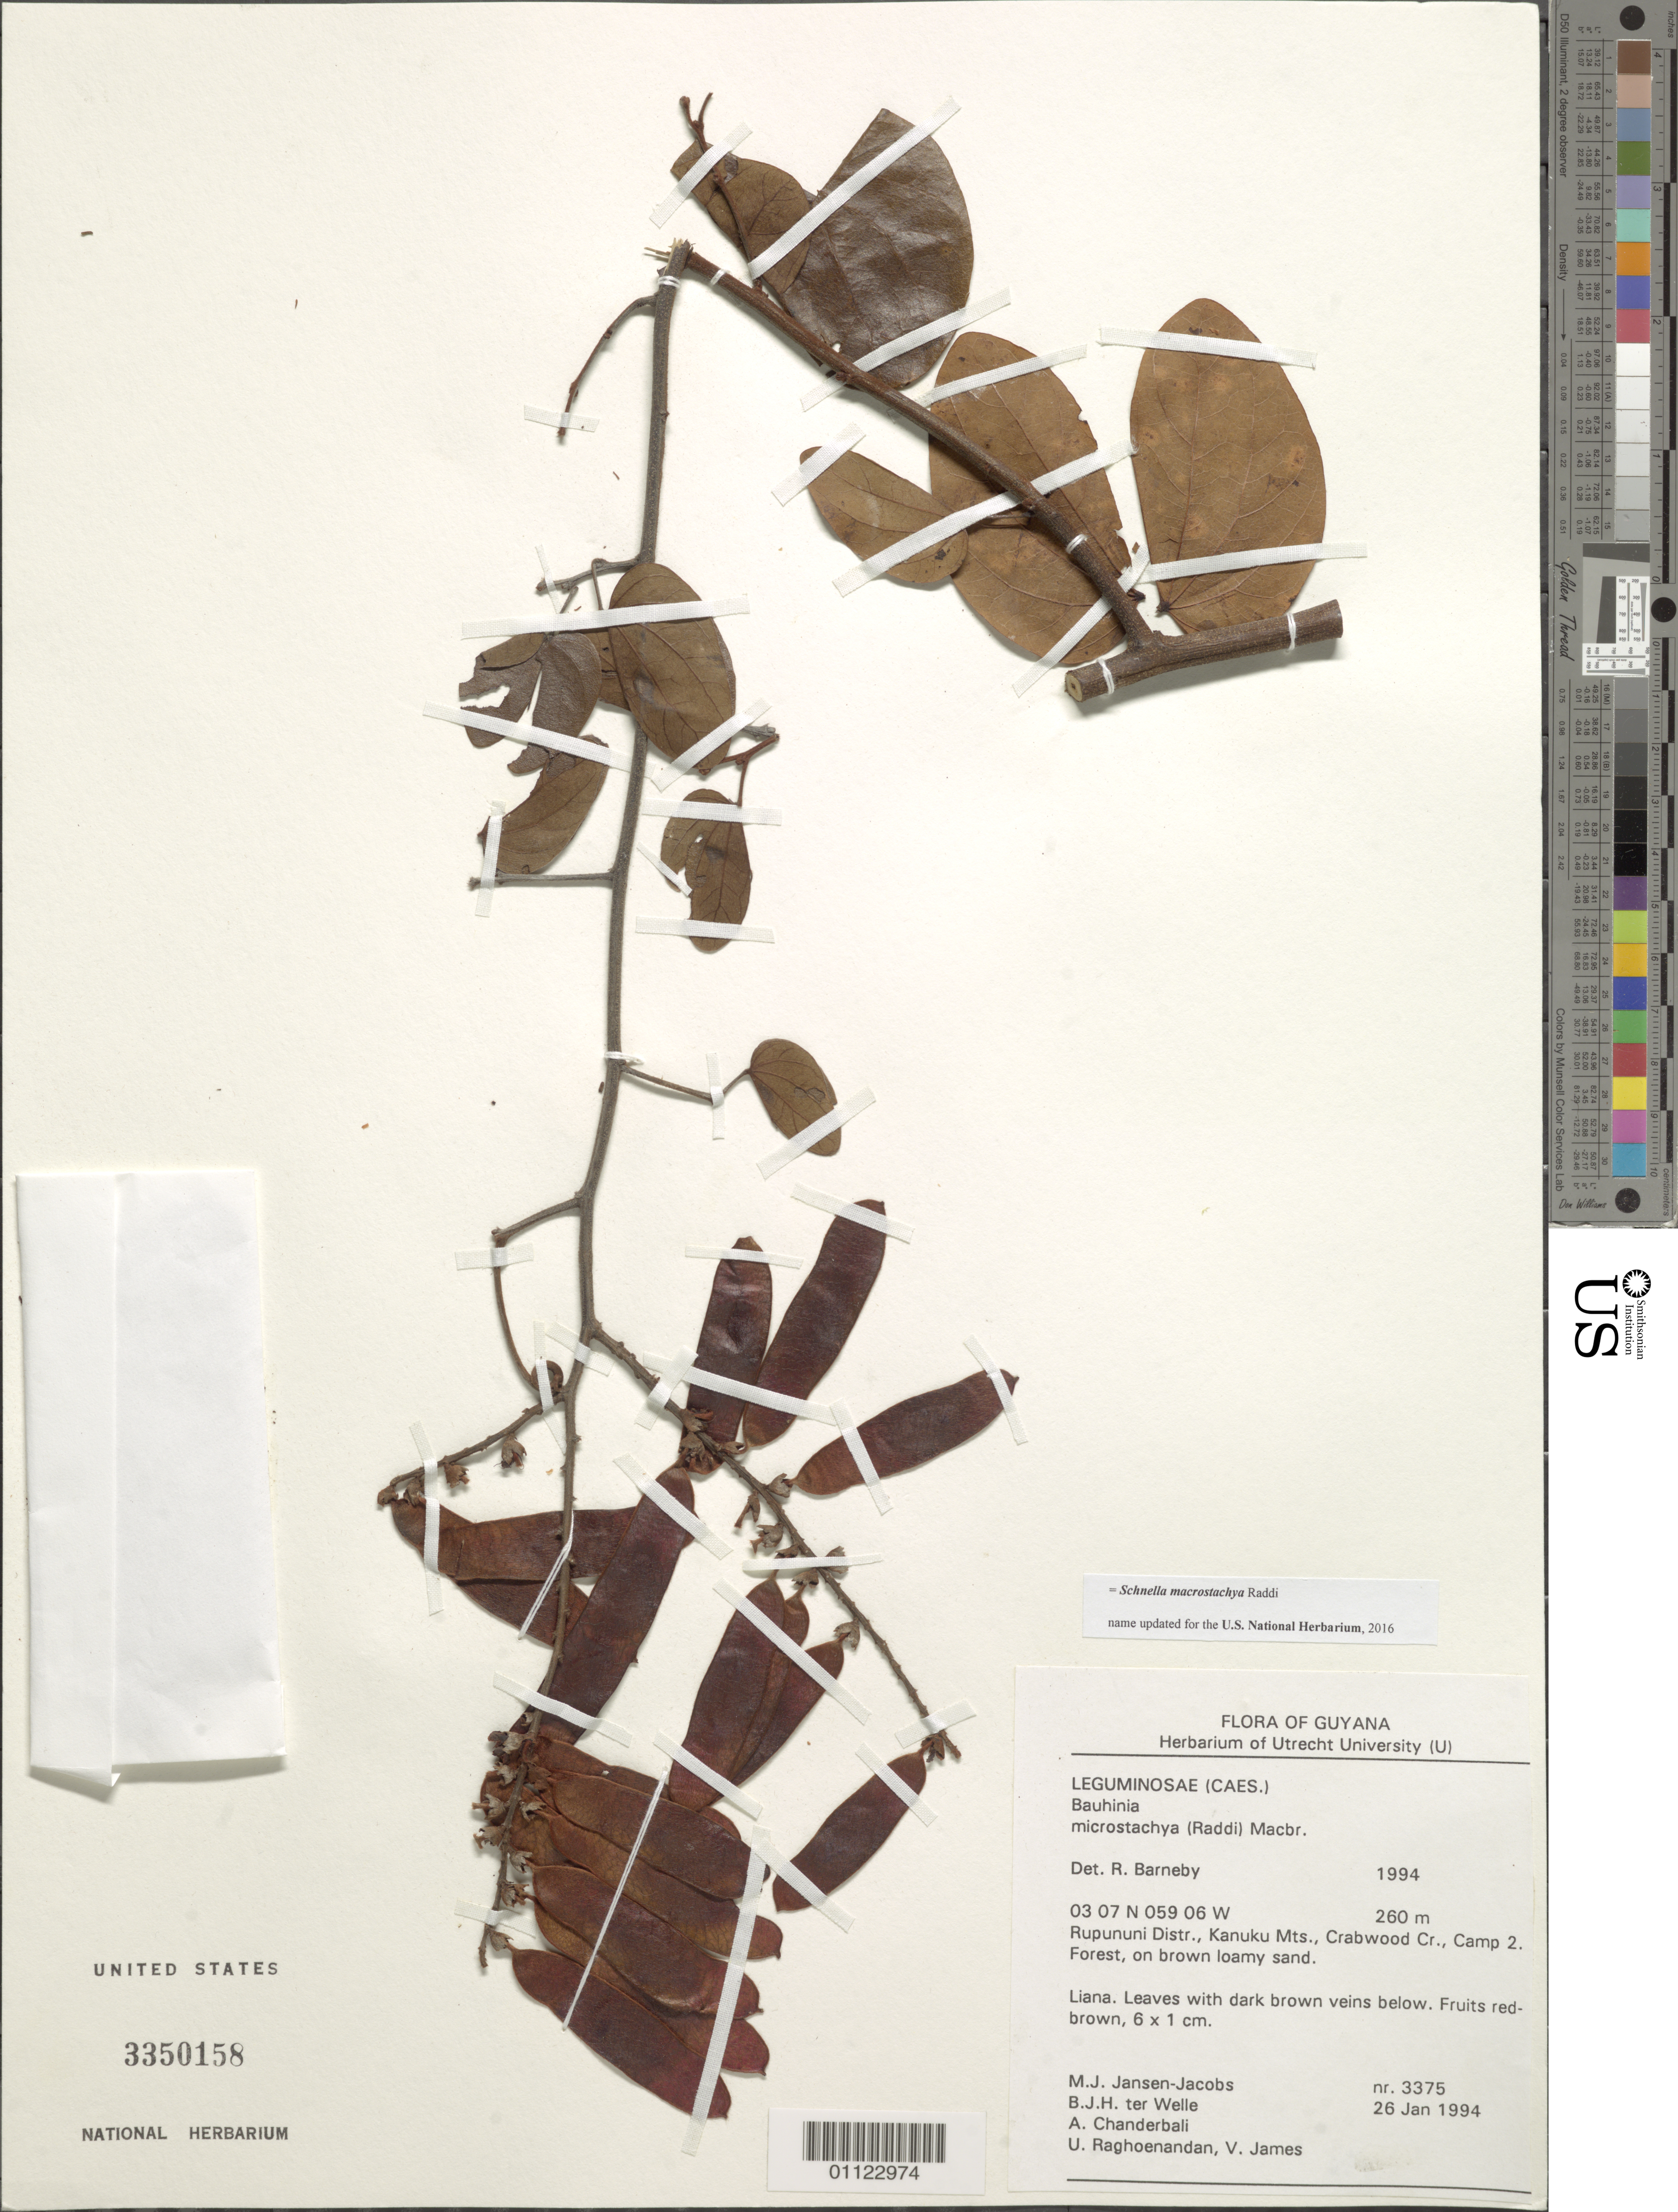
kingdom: Plantae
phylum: Tracheophyta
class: Magnoliopsida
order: Fabales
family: Fabaceae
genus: Schnella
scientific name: Schnella microstachya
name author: Raddi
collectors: M. J. Jansen-Jacobs, B. Welle, A. S. Chanderbali, U. Raghoenandan & V. James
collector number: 3375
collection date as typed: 26-Jan-94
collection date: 1994-01-26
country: Guyana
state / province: U. Takutu-U. Essequibo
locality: Crabwood Cr., Camp 2, Kanuku Mts., Rupununi District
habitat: Forest, on brown loamy sand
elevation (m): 260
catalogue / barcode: US 3350158